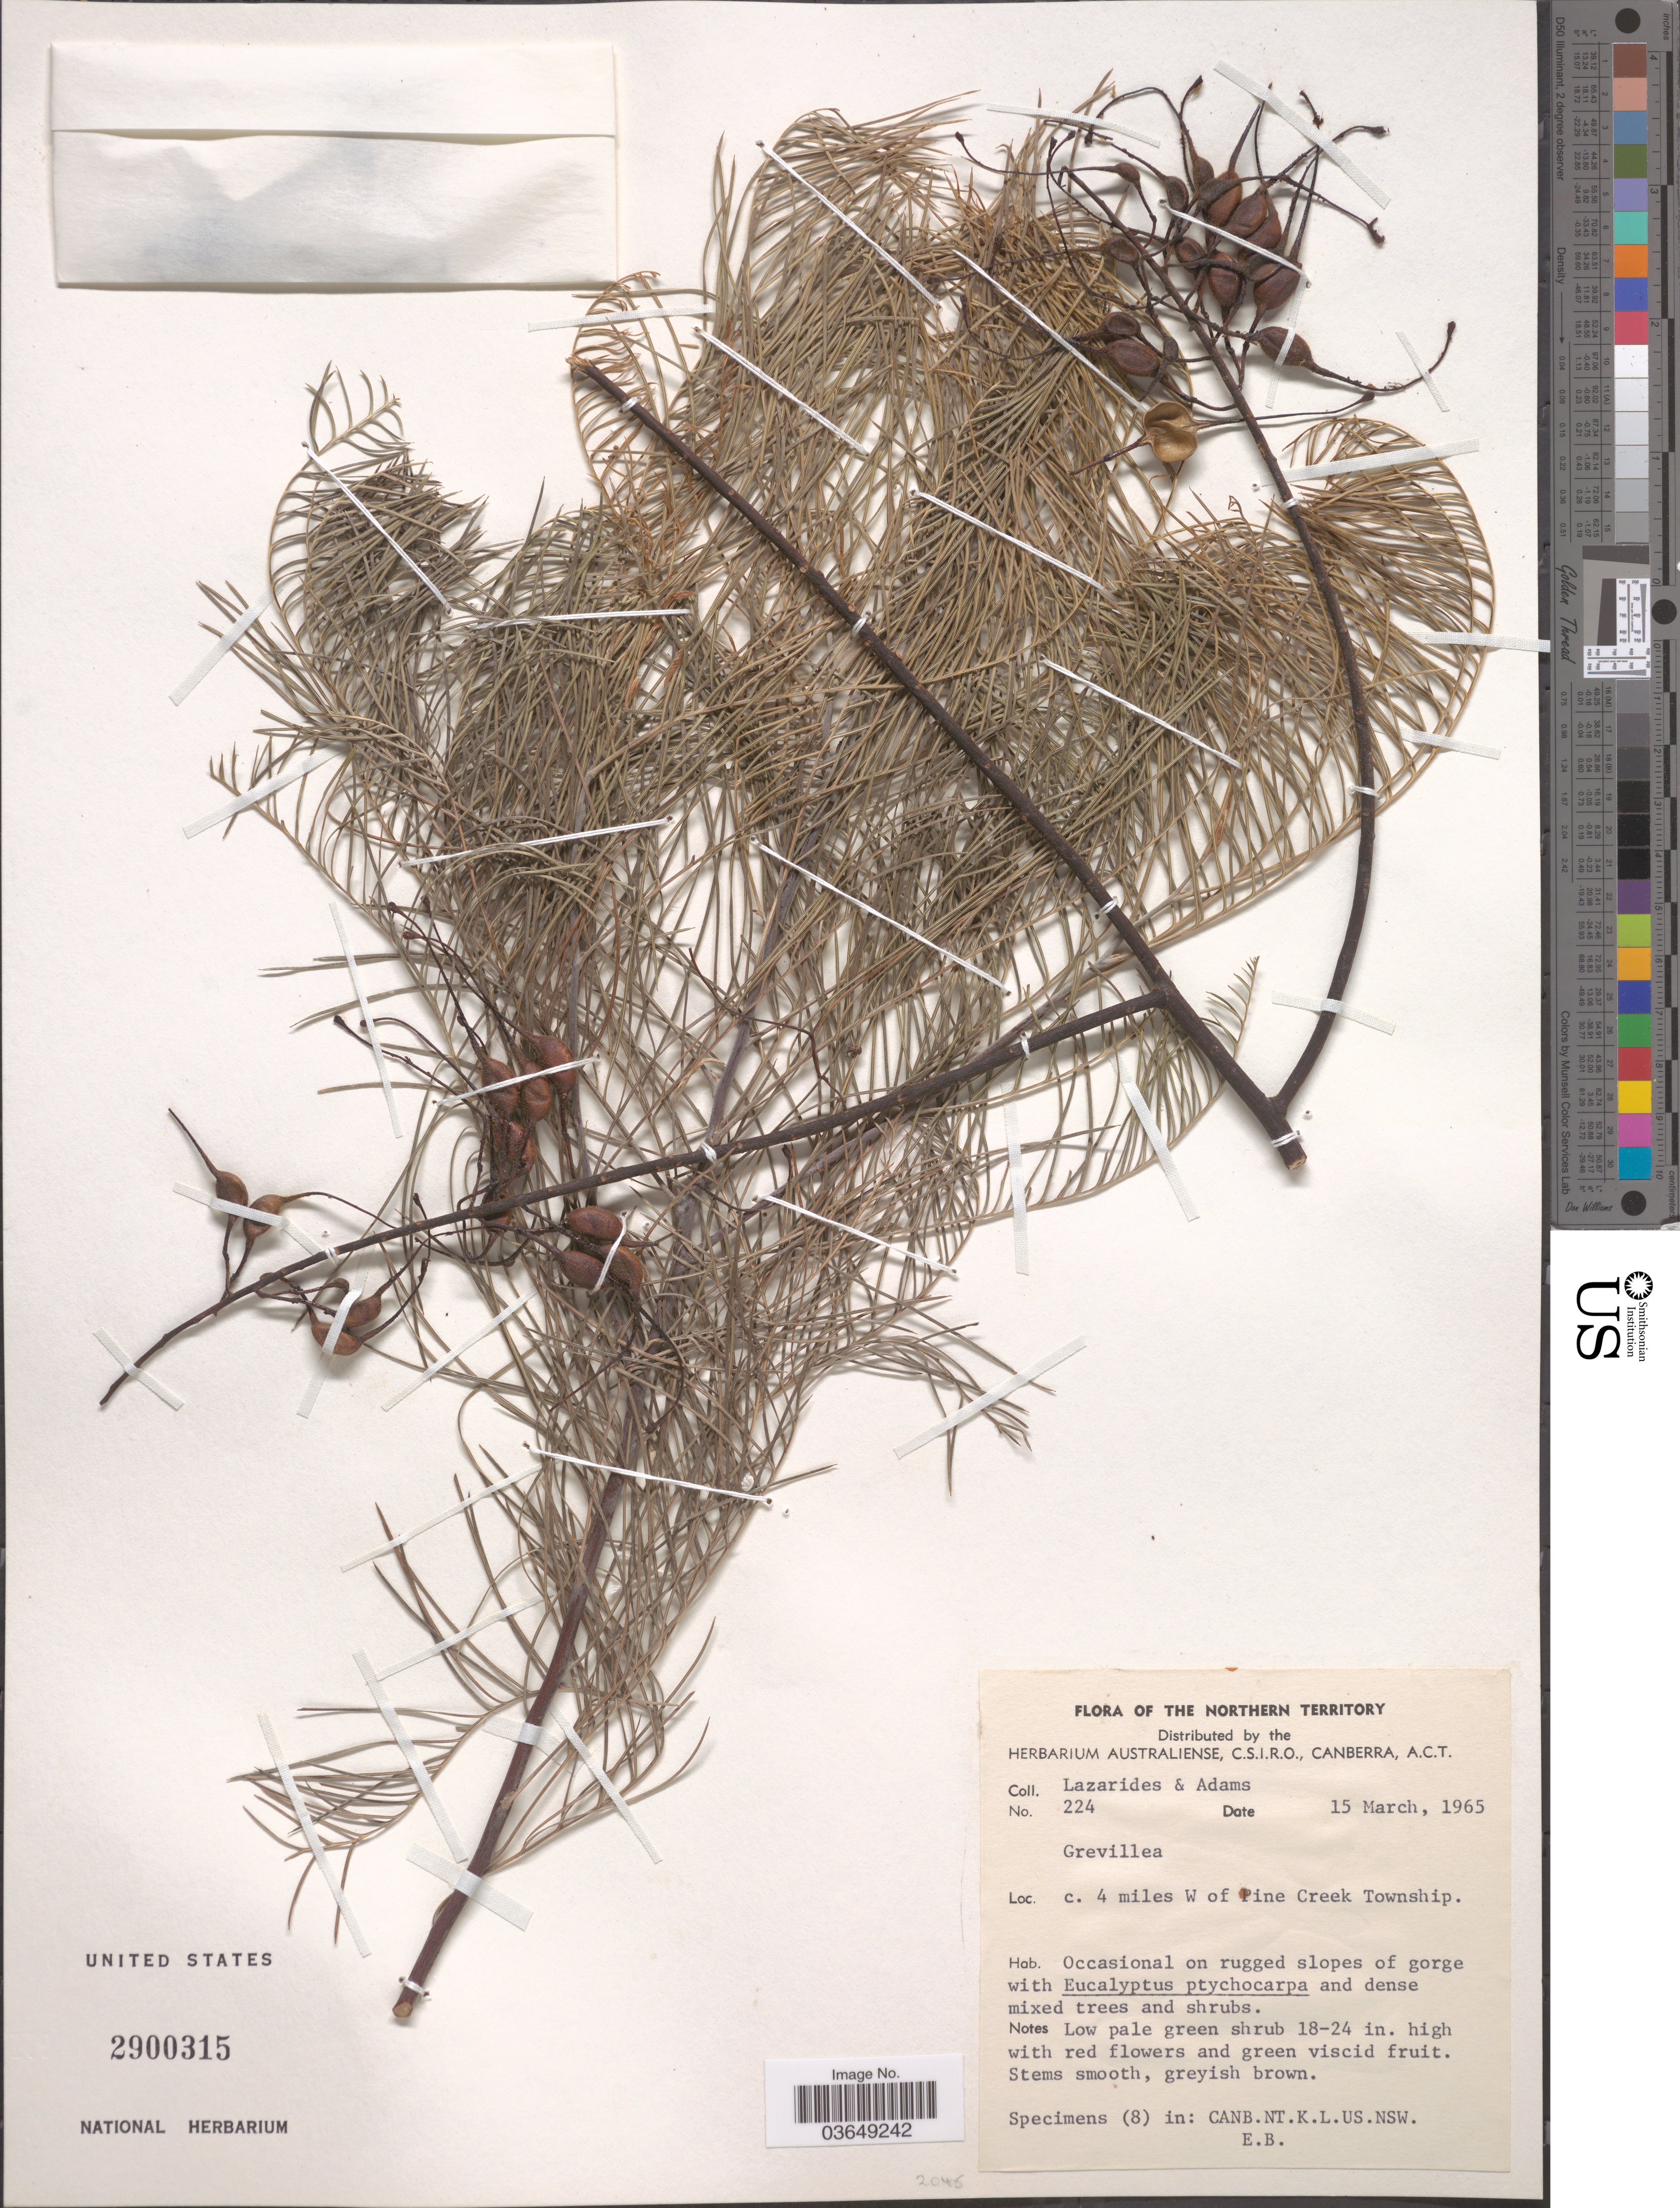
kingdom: Plantae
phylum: Tracheophyta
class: Magnoliopsida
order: Proteales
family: Proteaceae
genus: Grevillea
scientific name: Grevillea sp.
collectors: M. Lazarides & Adams, --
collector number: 224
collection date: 1965-03-15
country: Australia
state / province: Northern Territory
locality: C. 4 miles W of Pine Creek Township.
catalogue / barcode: US 2900315